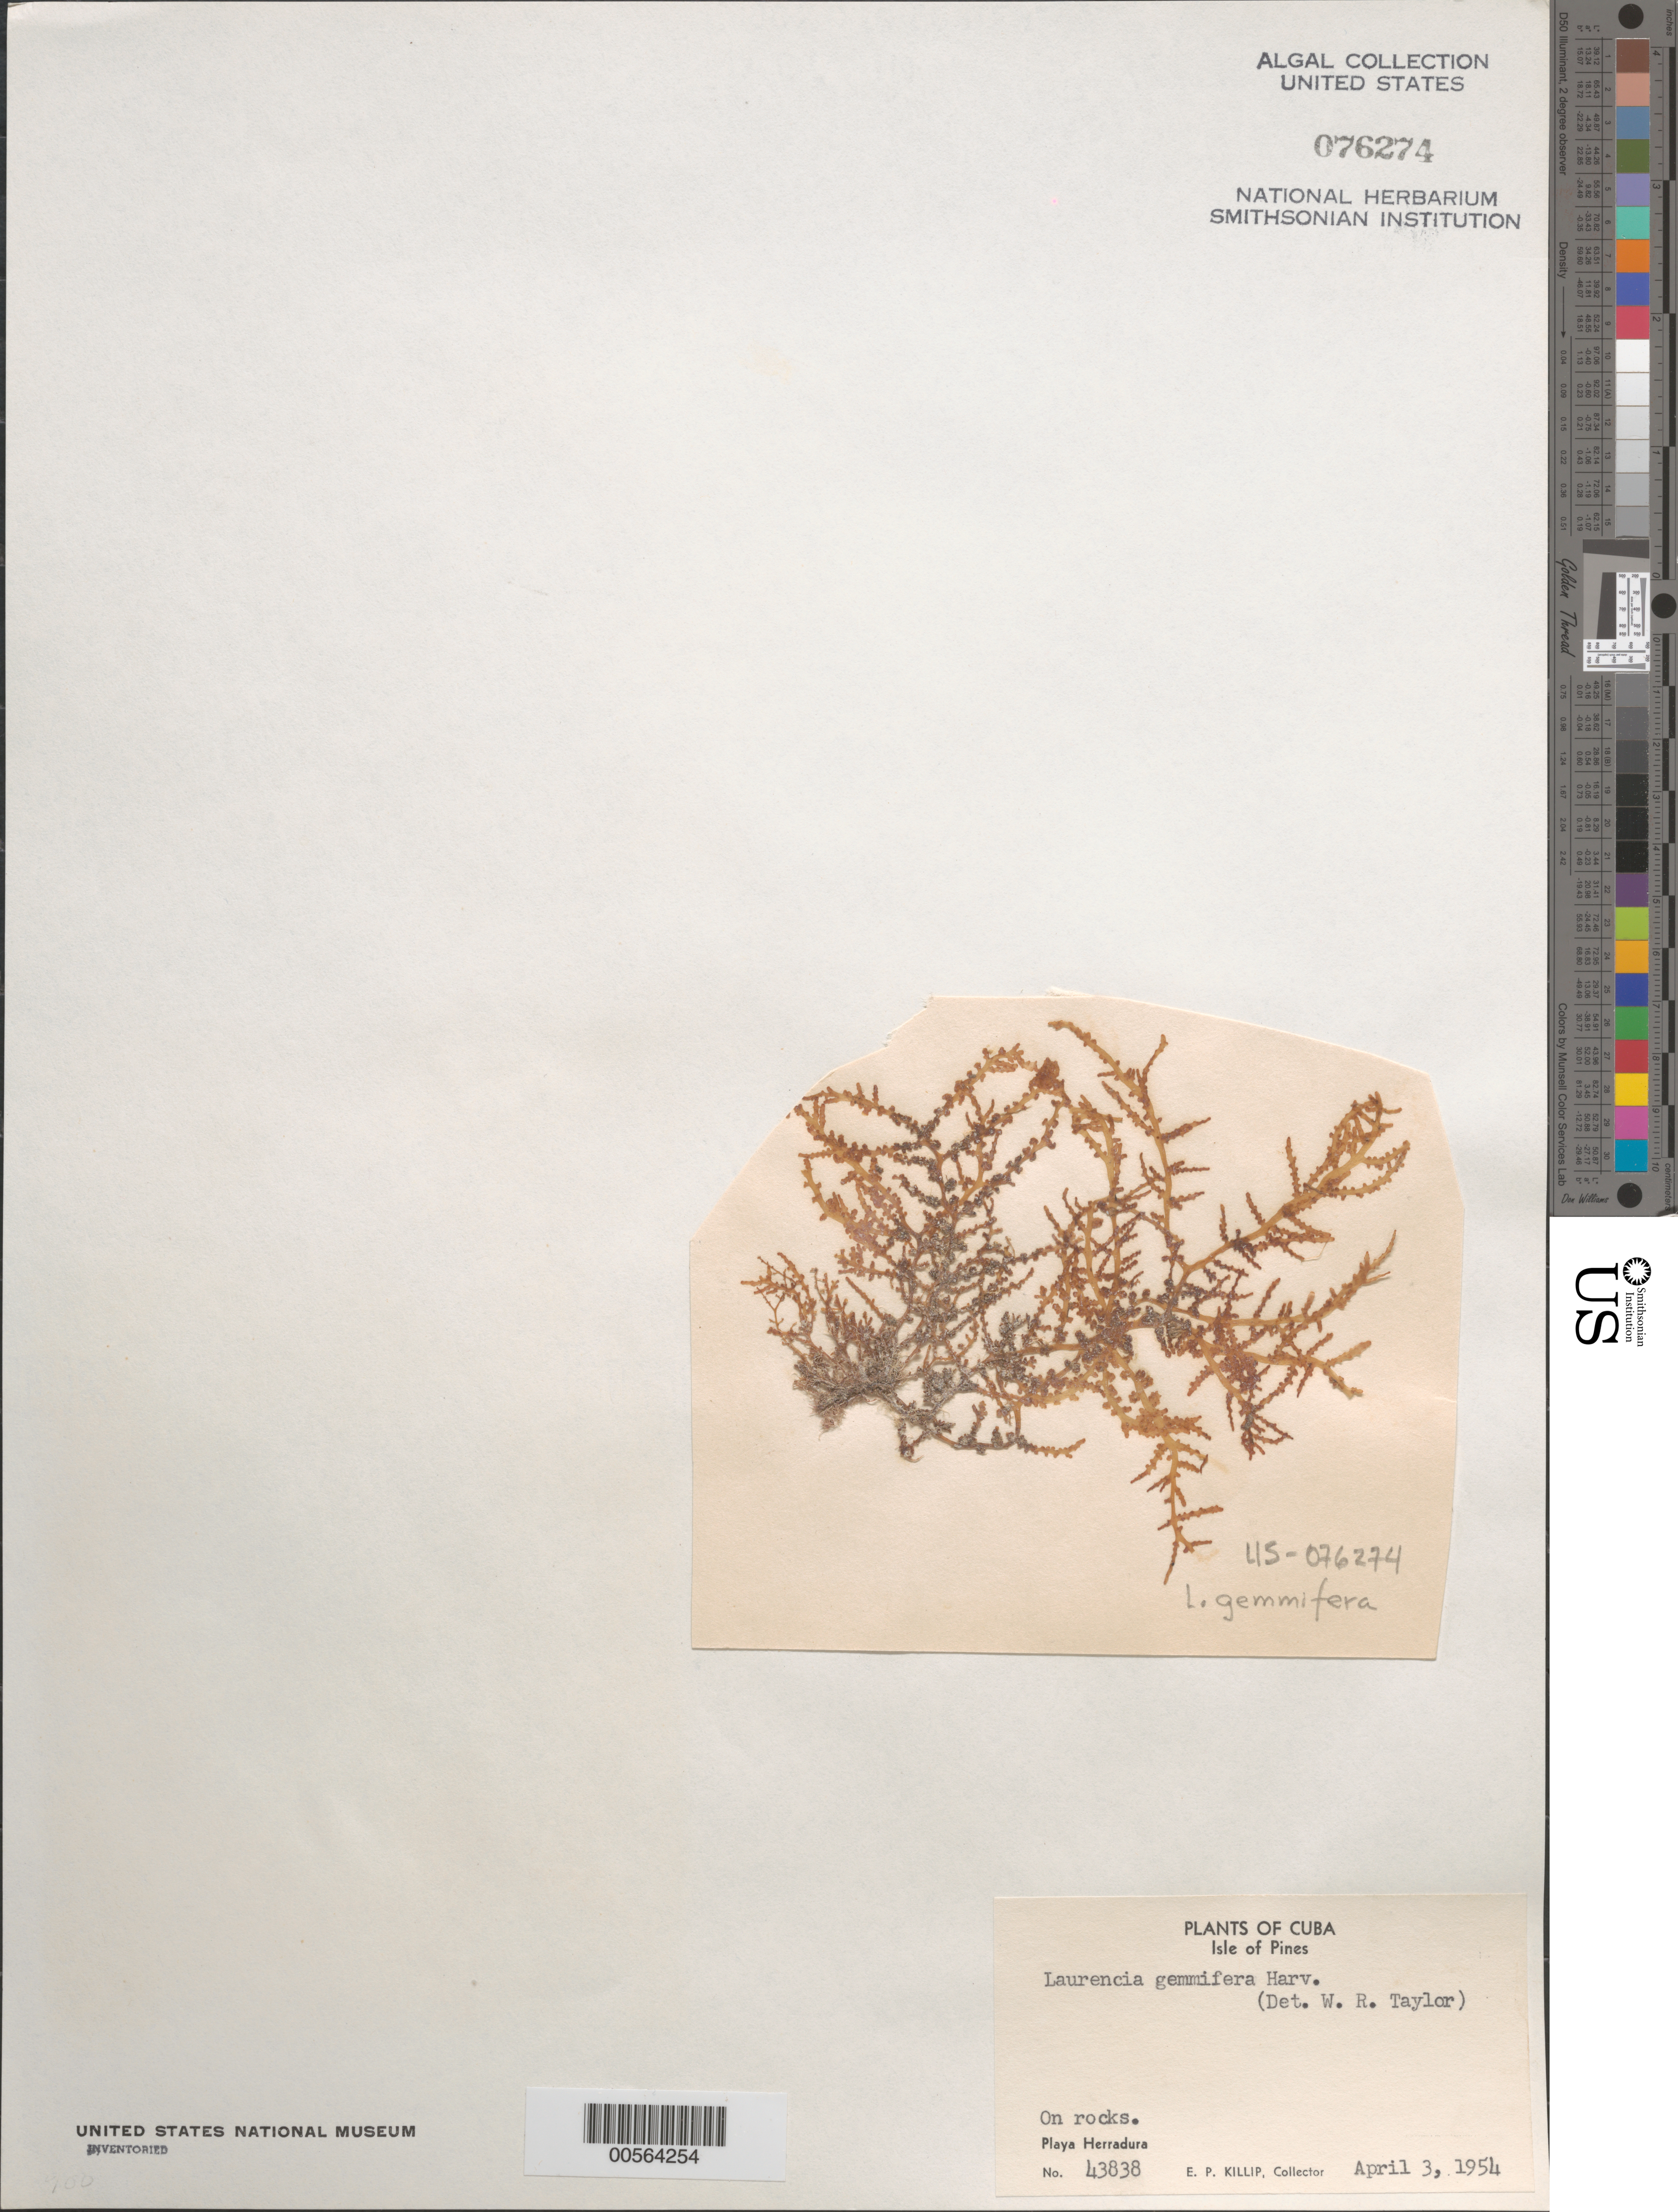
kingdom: Plantae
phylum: Rhodophyta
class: Florideophyceae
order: Ceramiales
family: Rhodomelaceae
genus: Yuzurua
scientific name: Yuzurua poiteaui var. gemmifera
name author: (Harvey) M.J. Wynne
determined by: Algae name updating Project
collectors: E. P. Killip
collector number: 43838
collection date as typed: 03 Apr 1954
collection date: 1954-04-03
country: Cuba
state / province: Isla de La Juventud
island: Isla de la Juventud (Isle of Pines)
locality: Playa Herradura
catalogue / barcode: US 76274